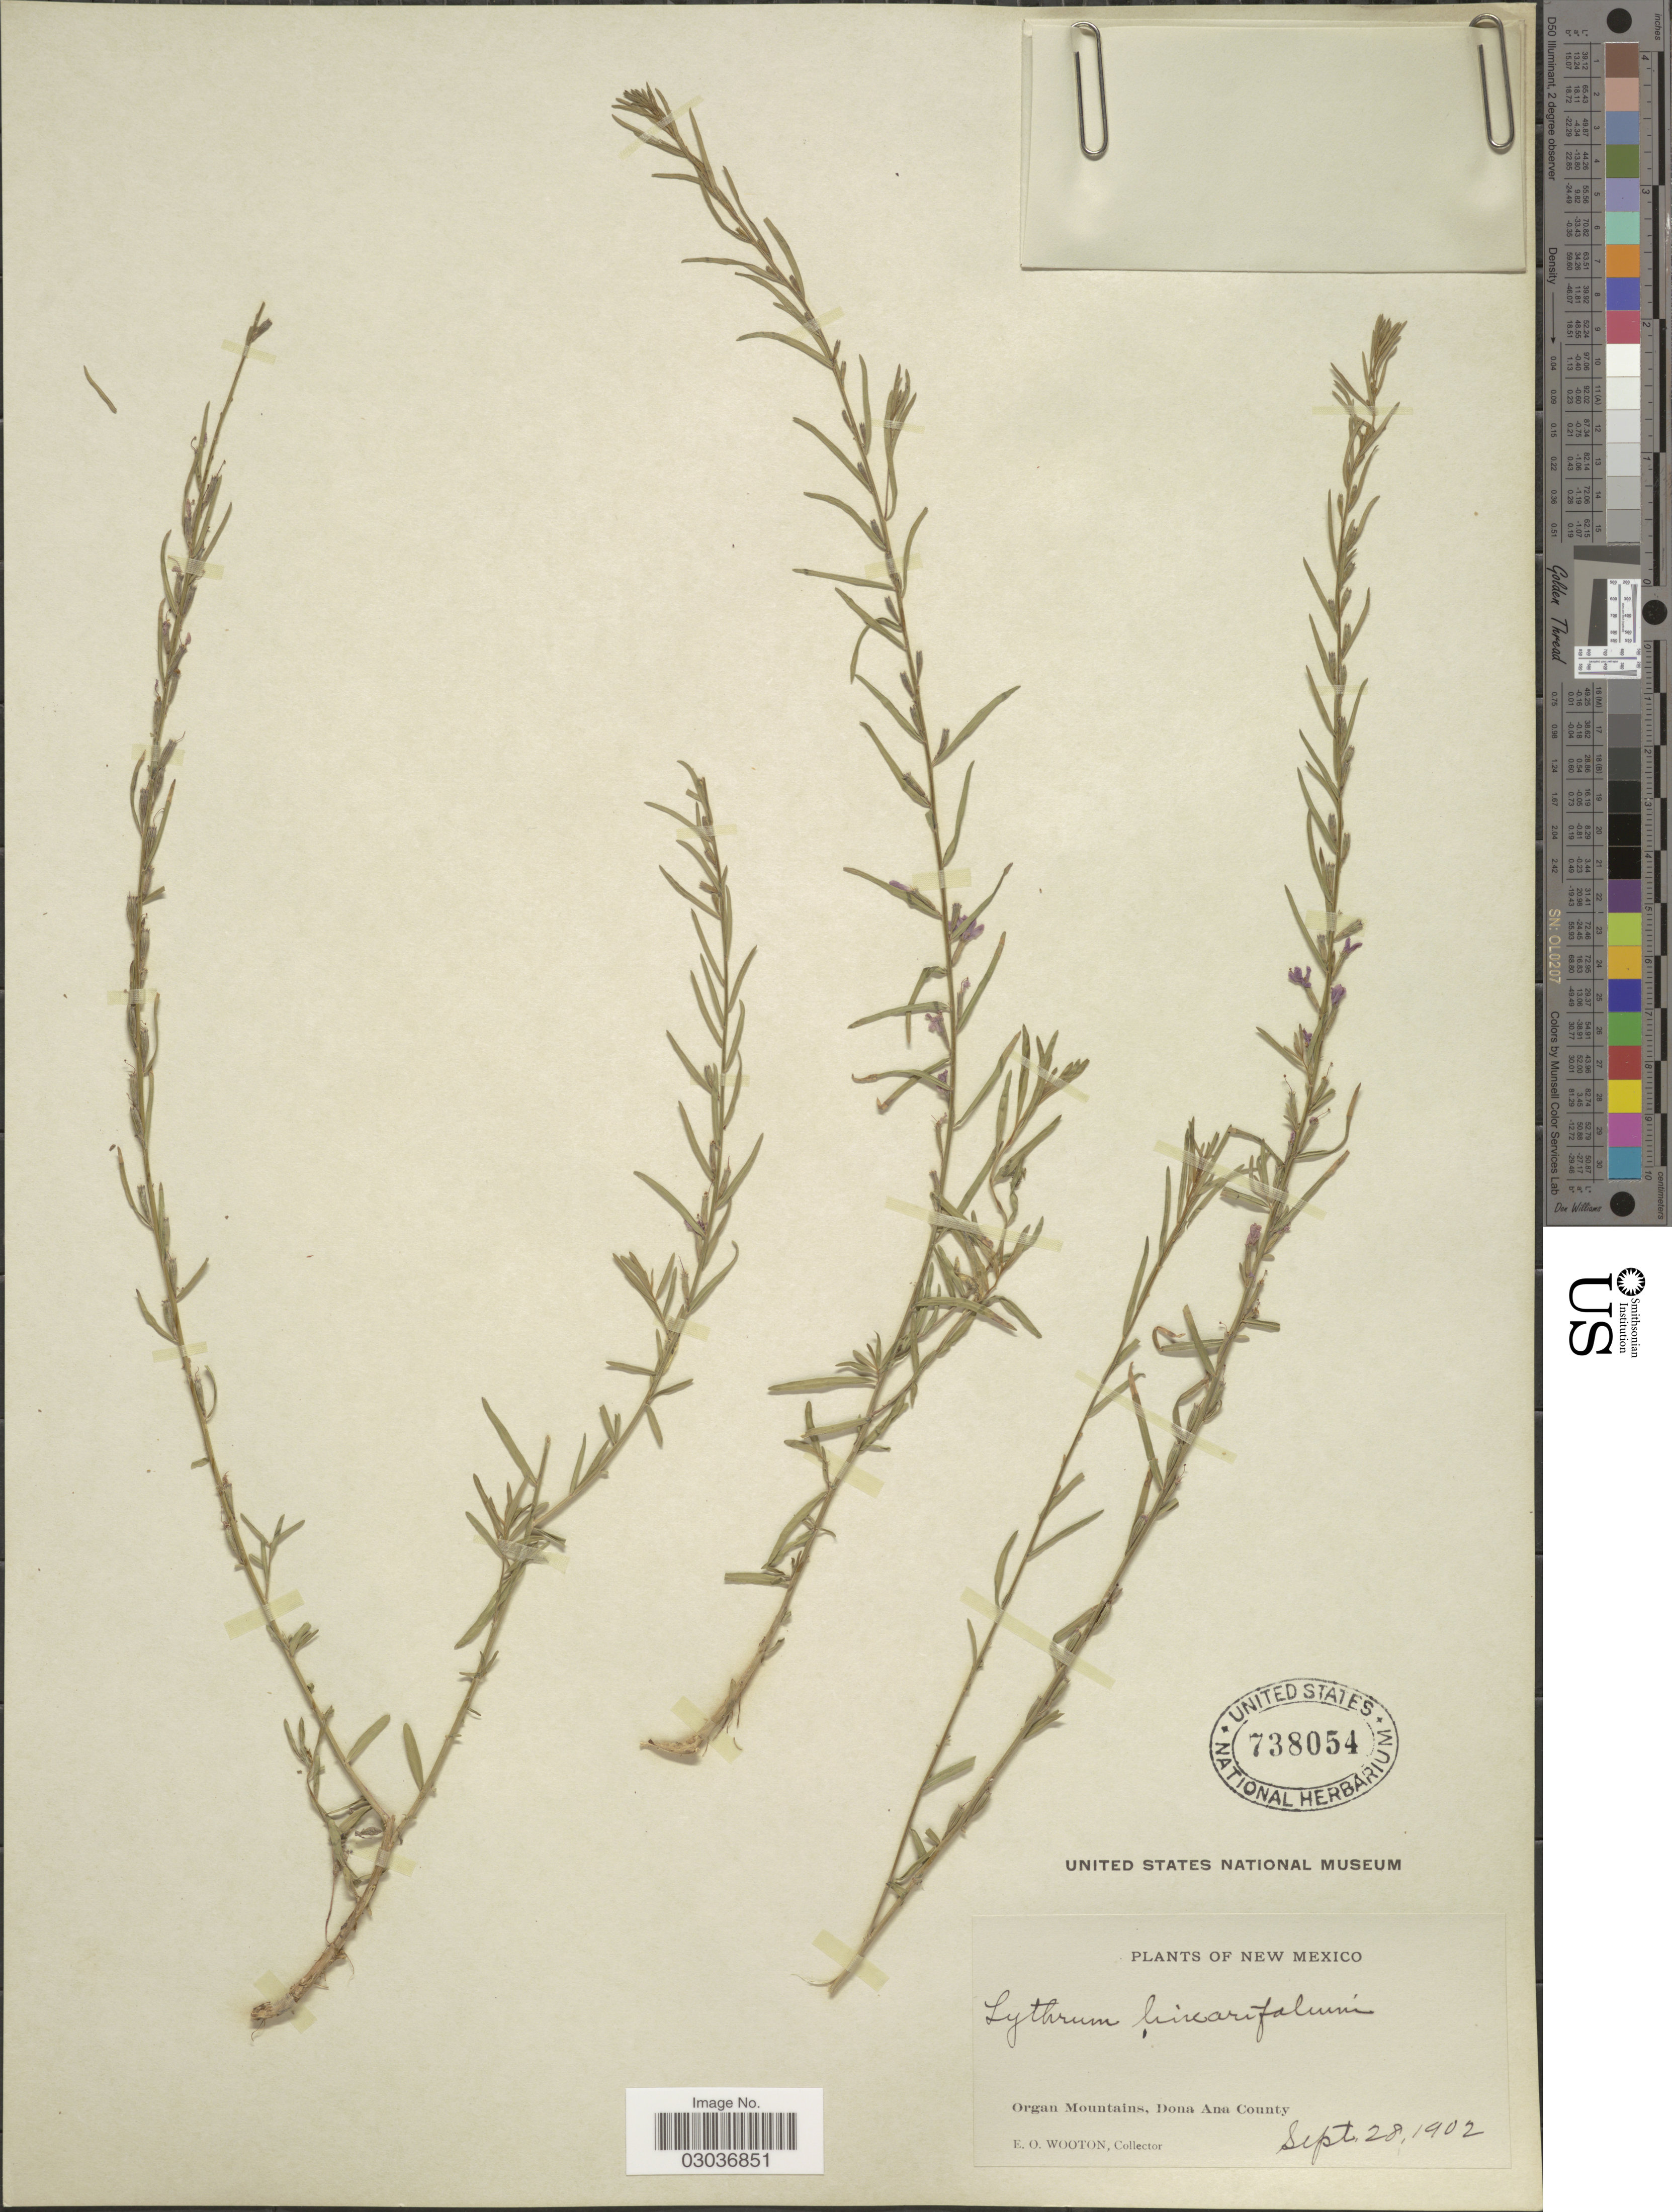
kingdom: Plantae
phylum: Tracheophyta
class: Magnoliopsida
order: Myrtales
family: Lythraceae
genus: Lythrum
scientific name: Lythrum californicum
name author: Torr. & A. Gray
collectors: E. O. Wooton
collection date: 1902-09-28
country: United States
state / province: New Mexico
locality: Organ Mountains, Dona Ana County.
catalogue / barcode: US 738054